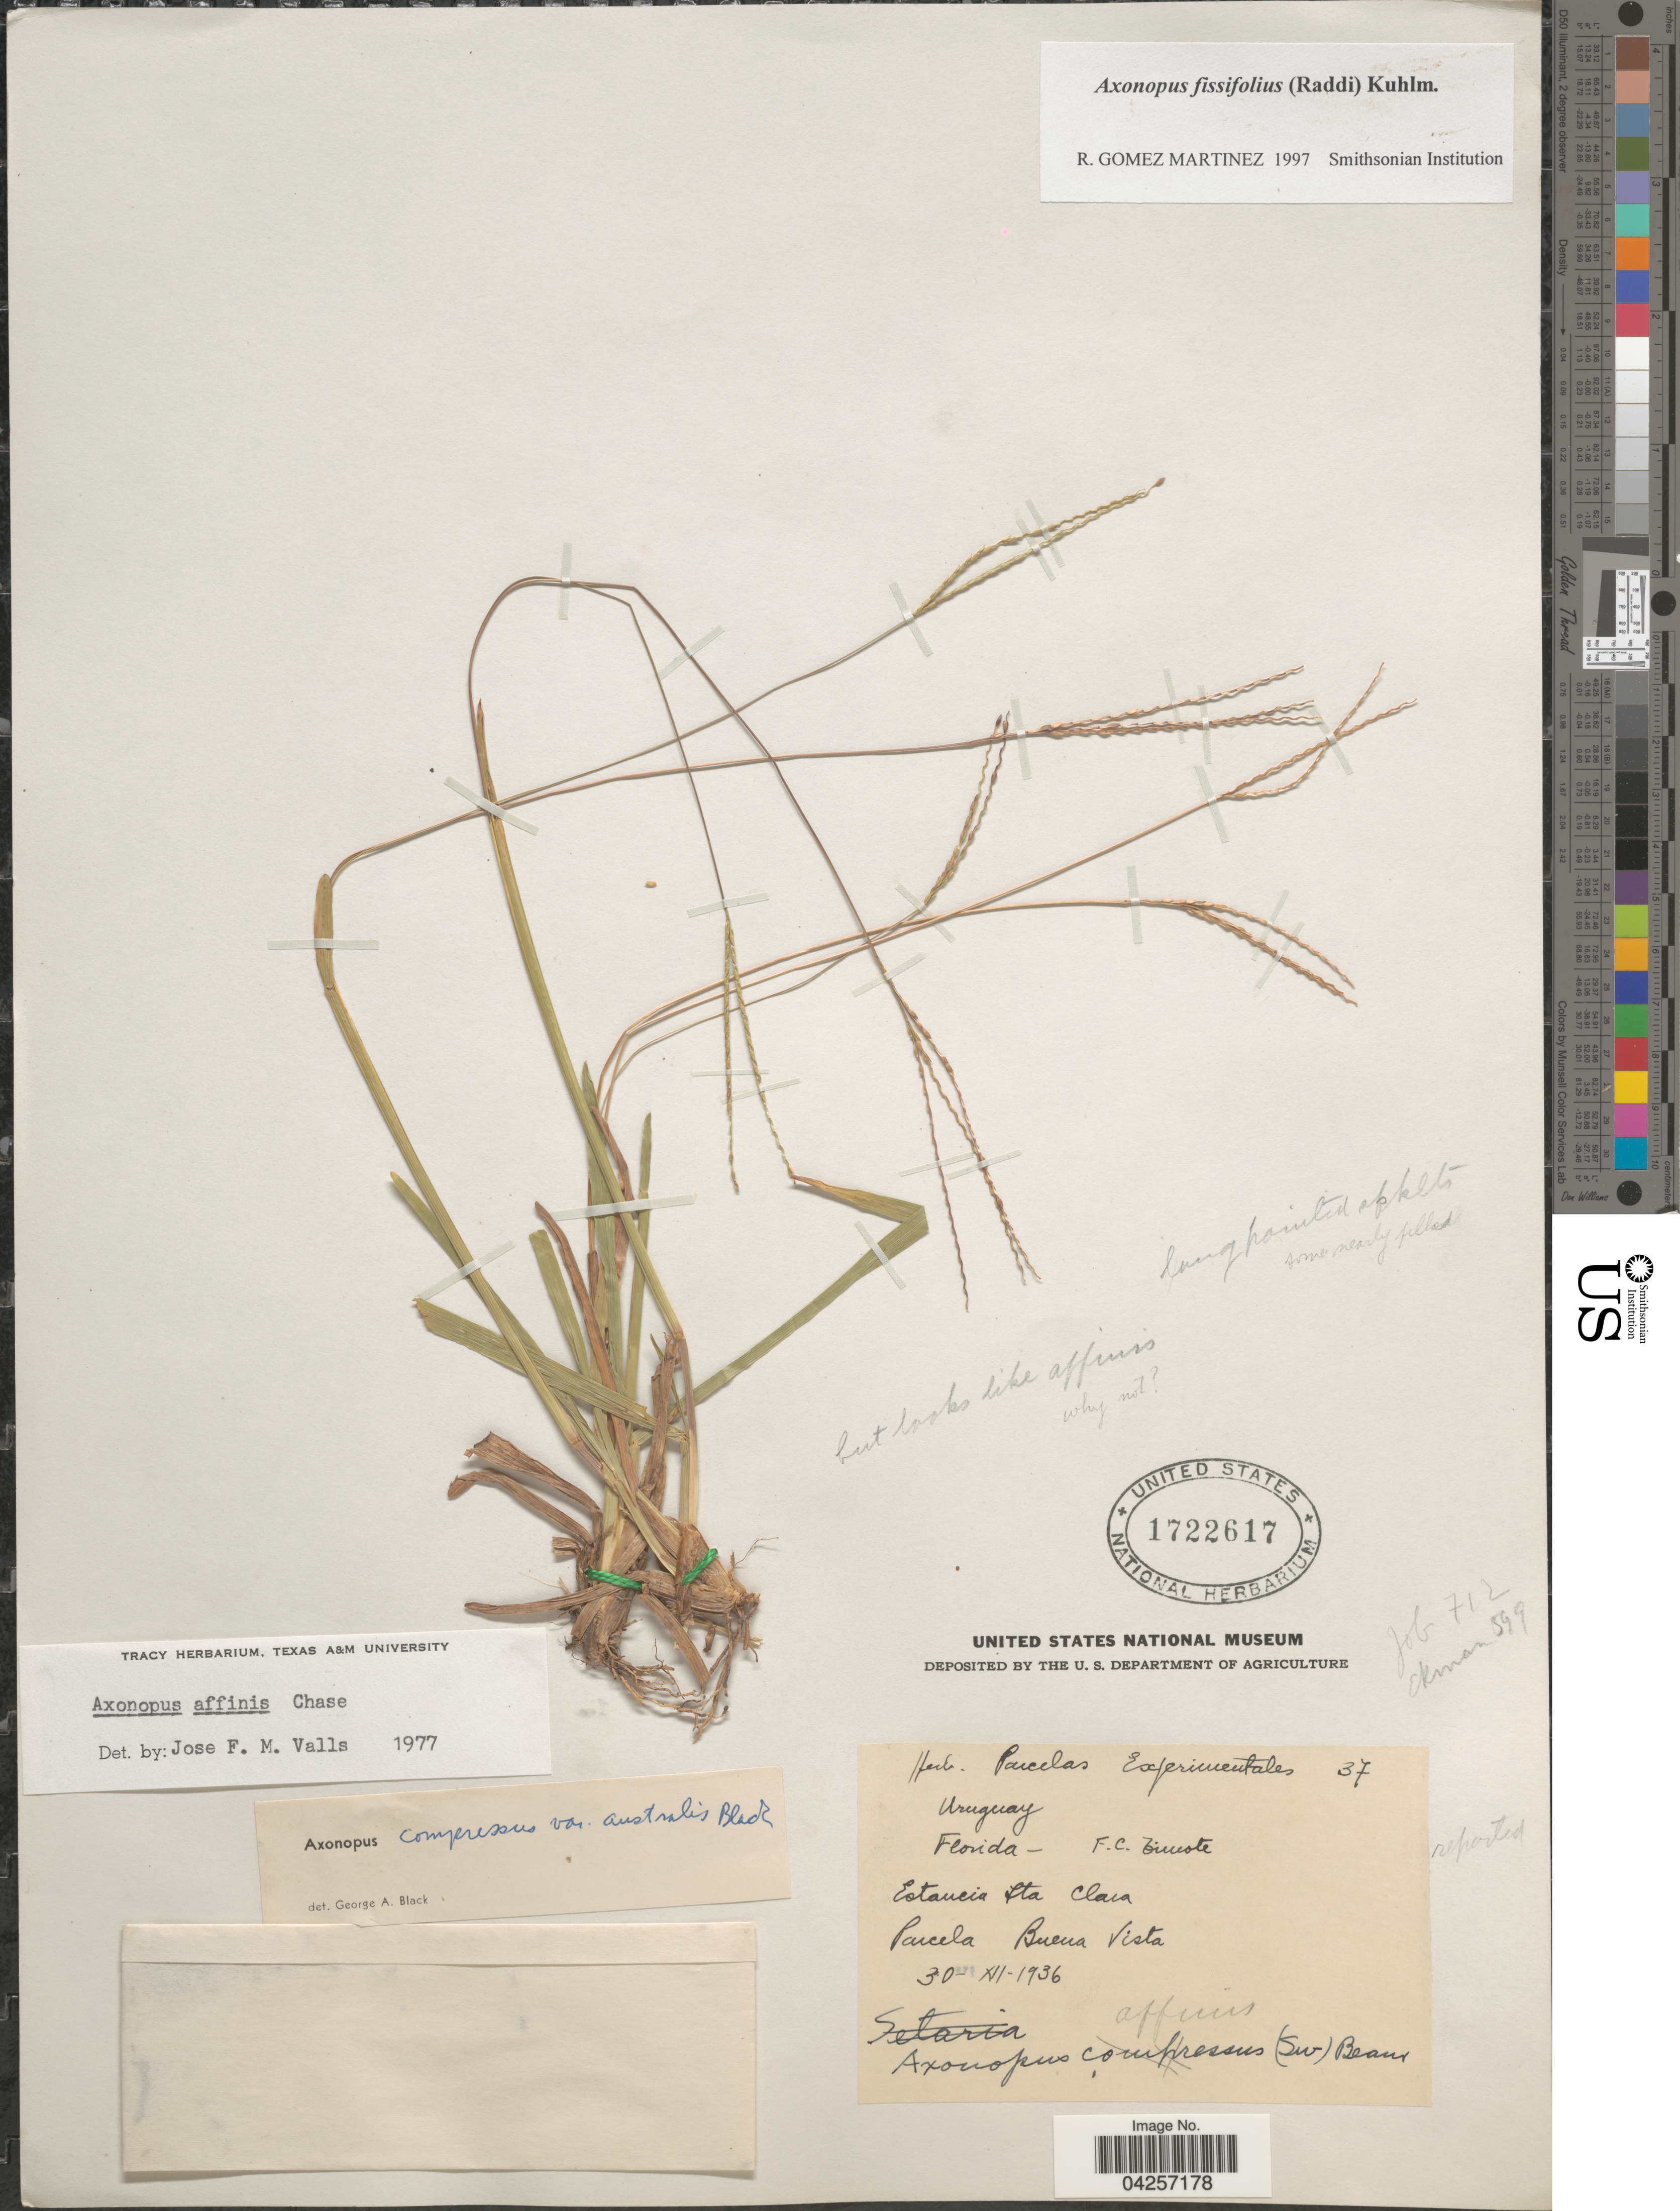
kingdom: Plantae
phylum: Tracheophyta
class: Liliopsida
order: Poales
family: Poaceae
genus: Axonopus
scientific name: Axonopus fissifolius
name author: (Raddi) Kuhlm.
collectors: F. Bincote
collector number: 37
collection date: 1936-12-30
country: Uruguay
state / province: Florida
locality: Estancia Sta Clara. Parcela Buena Vista.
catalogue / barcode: US 1722617